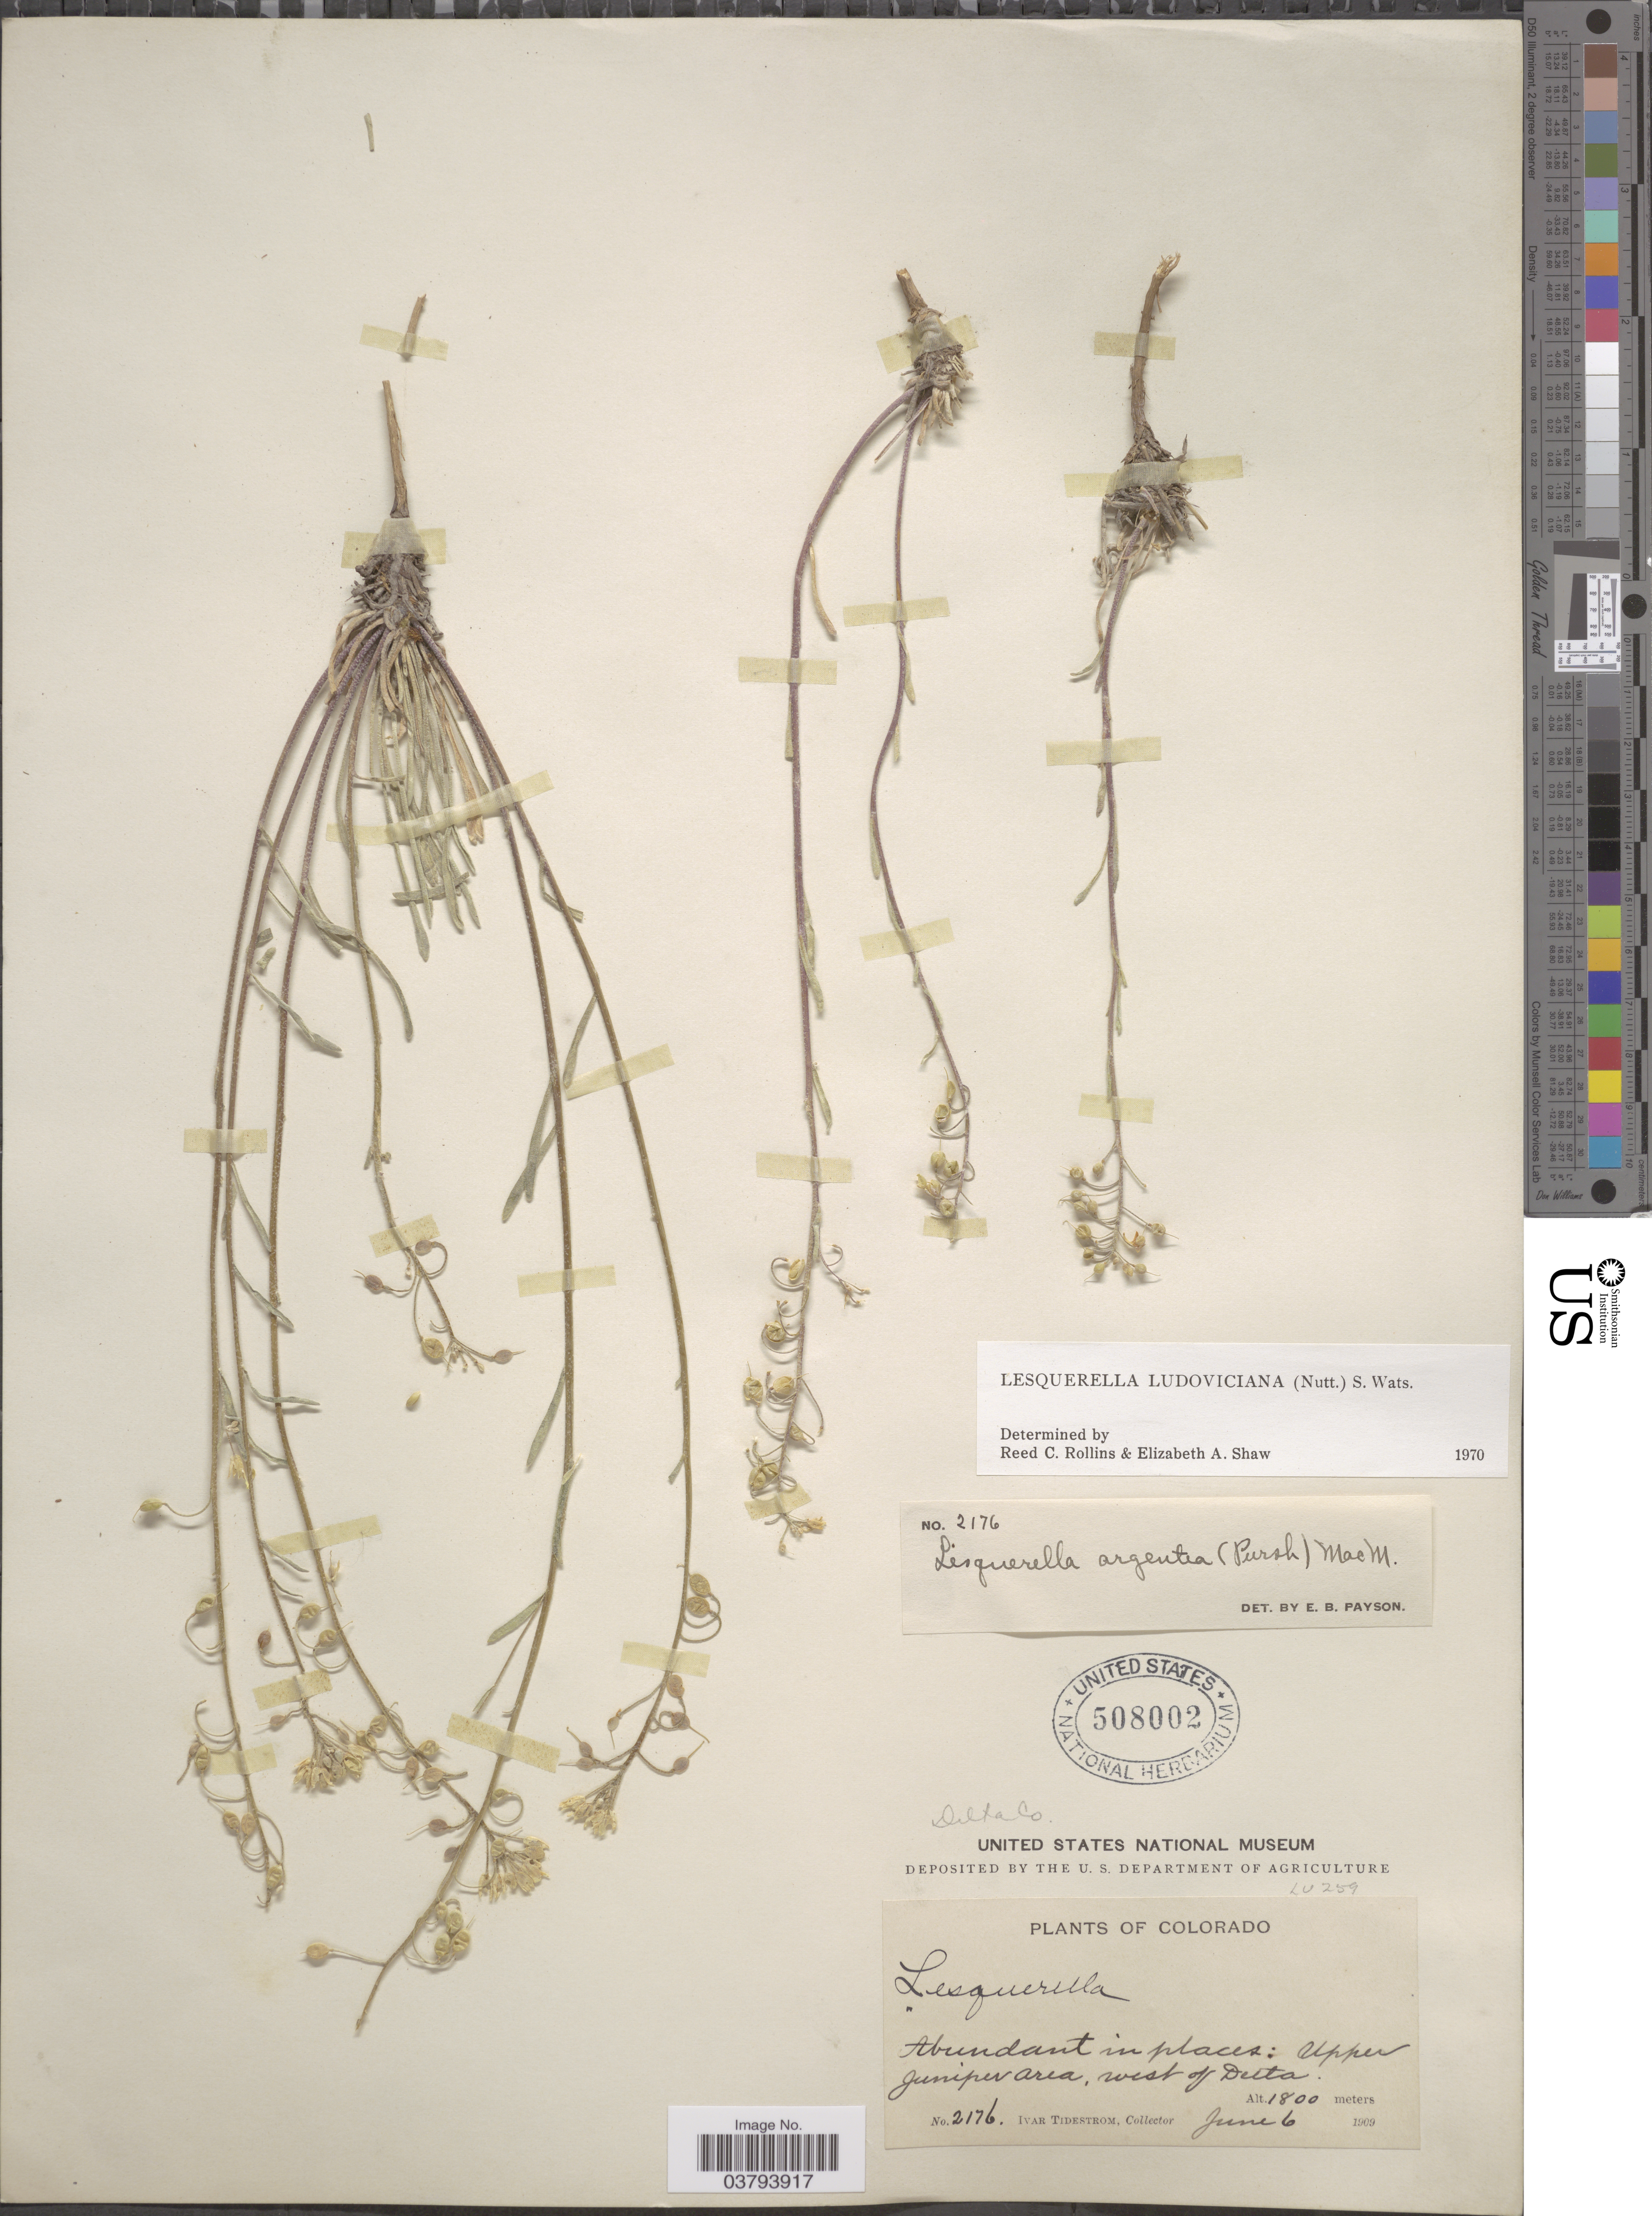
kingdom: Plantae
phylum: Tracheophyta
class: Magnoliopsida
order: Brassicales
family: Brassicaceae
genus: Lesquerella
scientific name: Lesquerella ludoviciana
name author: (Nutt.) S. Watson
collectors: I. F. Tidestrom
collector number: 2176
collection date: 1909-06-06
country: United States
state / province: Colorado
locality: Upper juniper area, west of Delta. Delta Co.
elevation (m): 1800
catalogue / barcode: US 508002